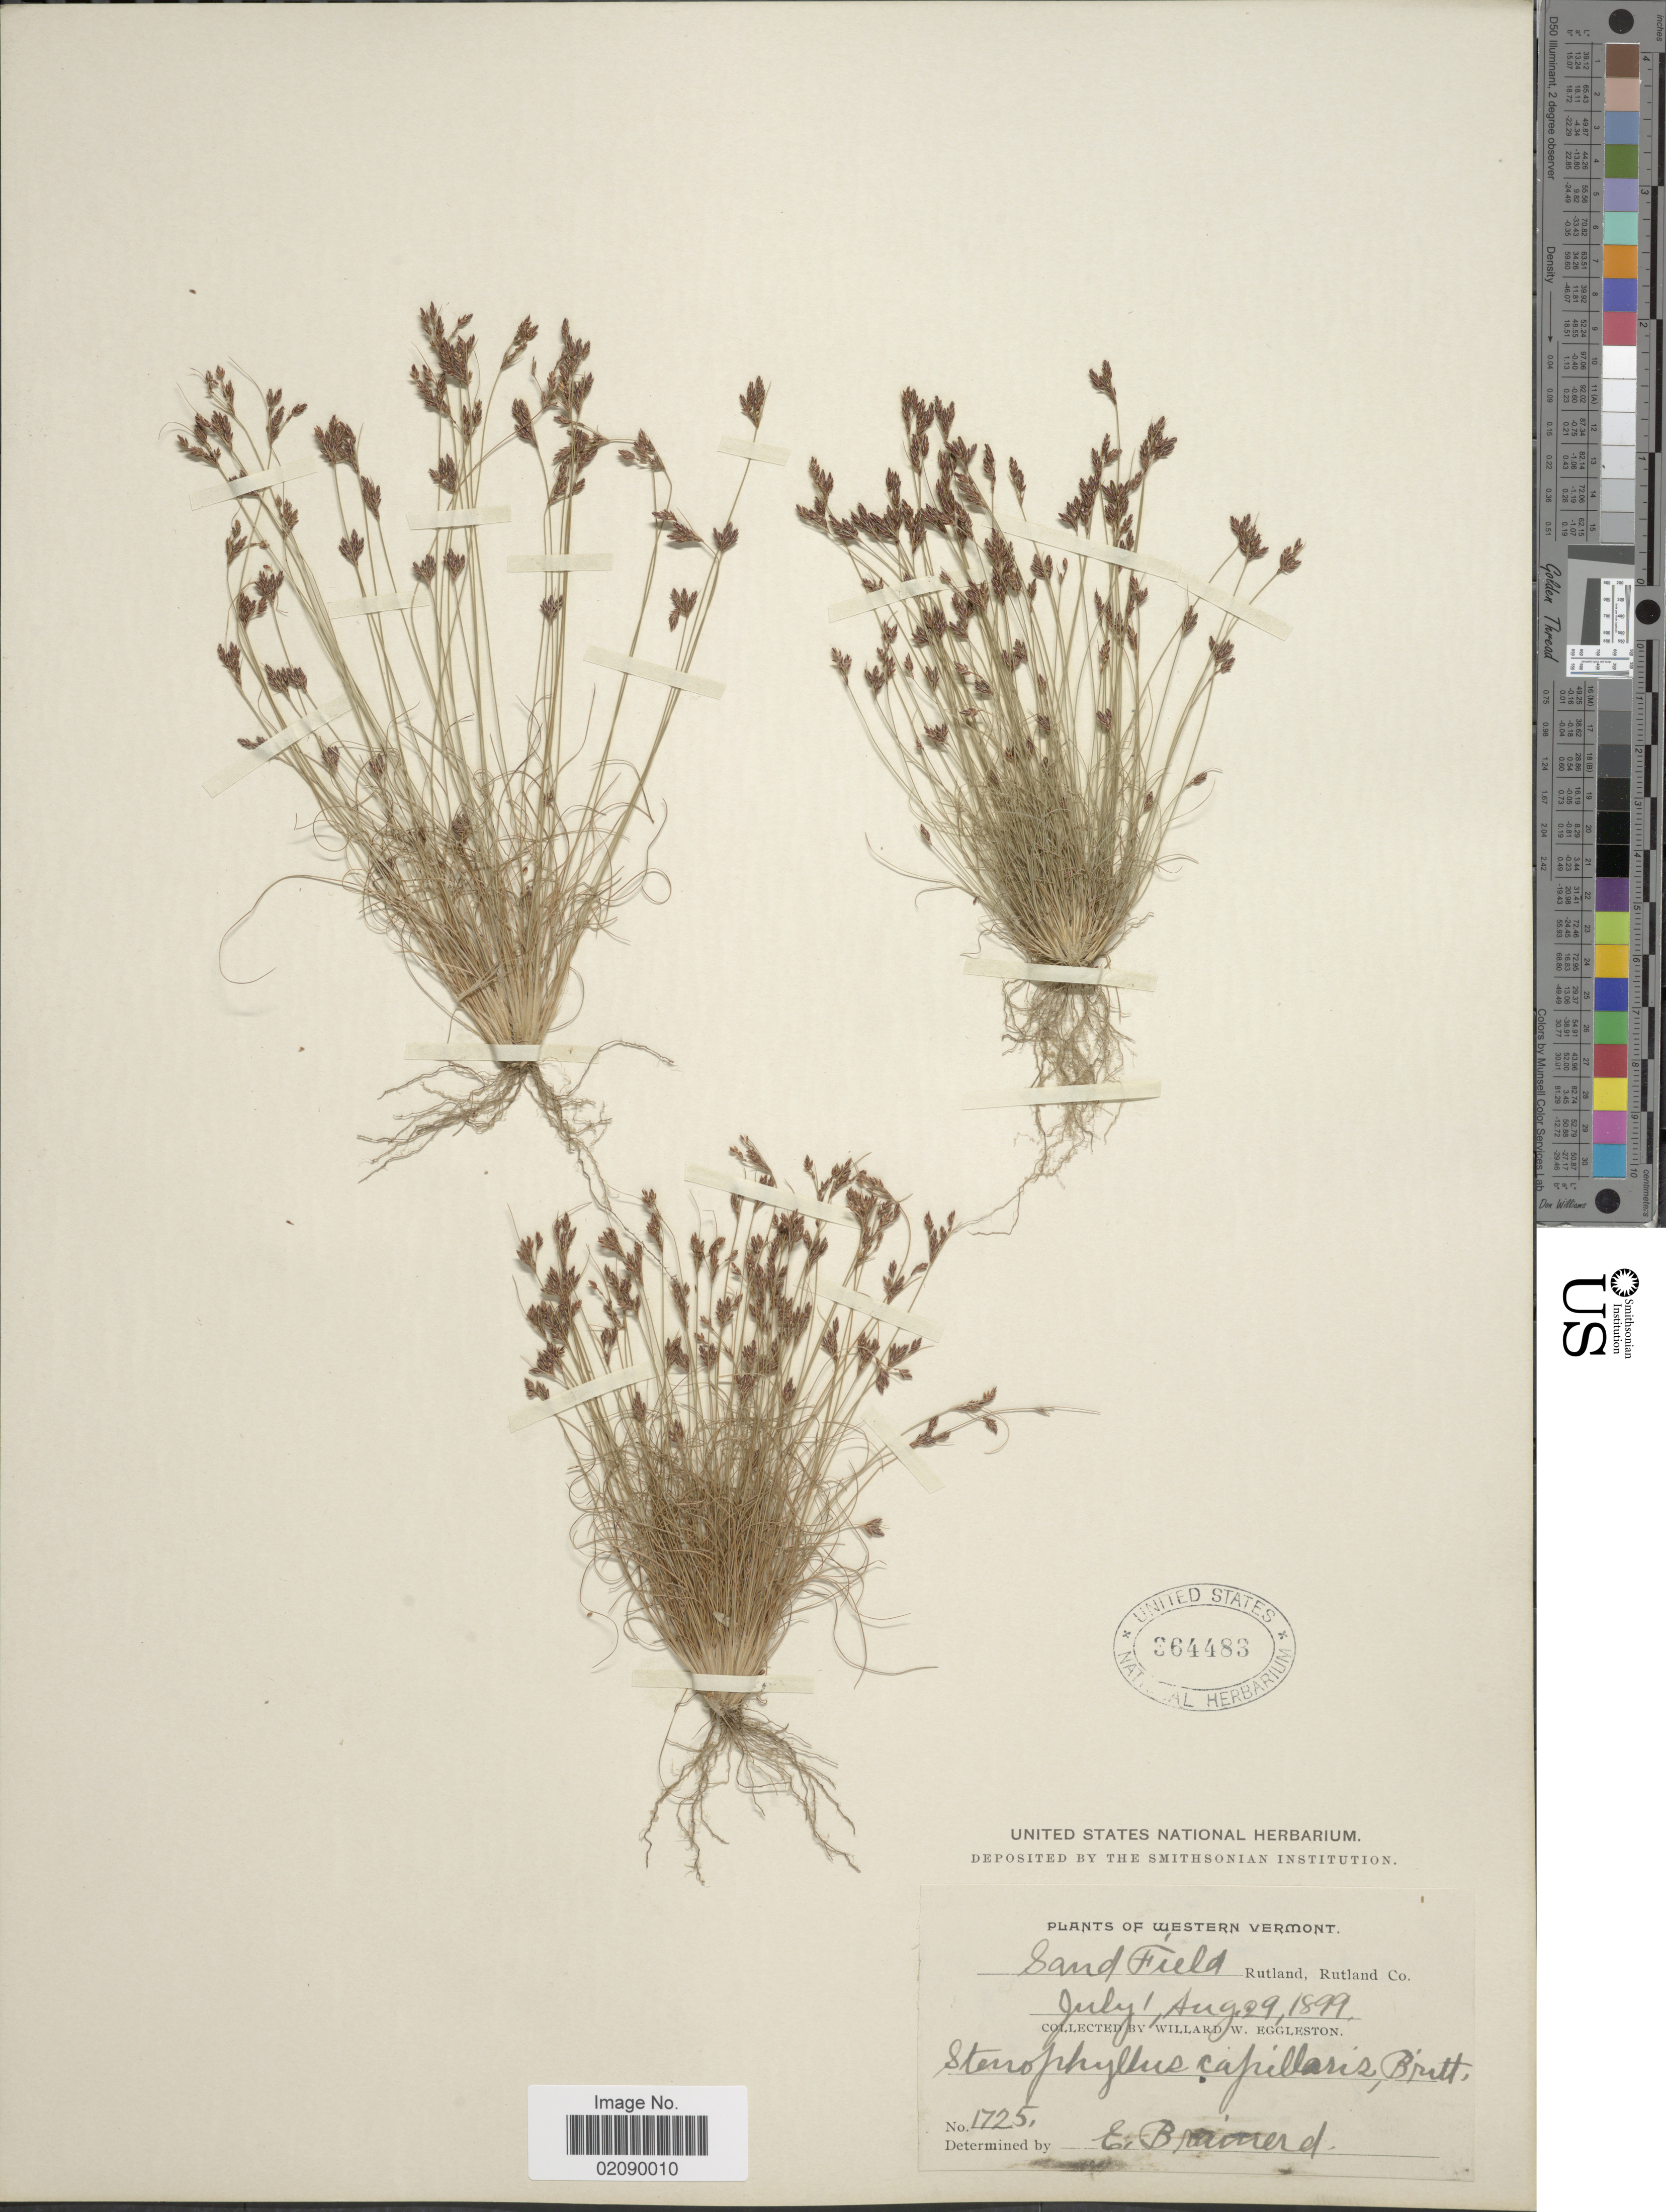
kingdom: Plantae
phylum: Tracheophyta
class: Liliopsida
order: Poales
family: Cyperaceae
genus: Bulbostylis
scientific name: Bulbostylis capillaris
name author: (L.) Kunth ex C.B. Clarke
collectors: W. W. Eggleston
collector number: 1725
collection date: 1899-07-01/1899-08-29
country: United States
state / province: Vermont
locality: Western Vermont, Sand Field, Rutland, Rutland Co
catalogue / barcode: US 364483